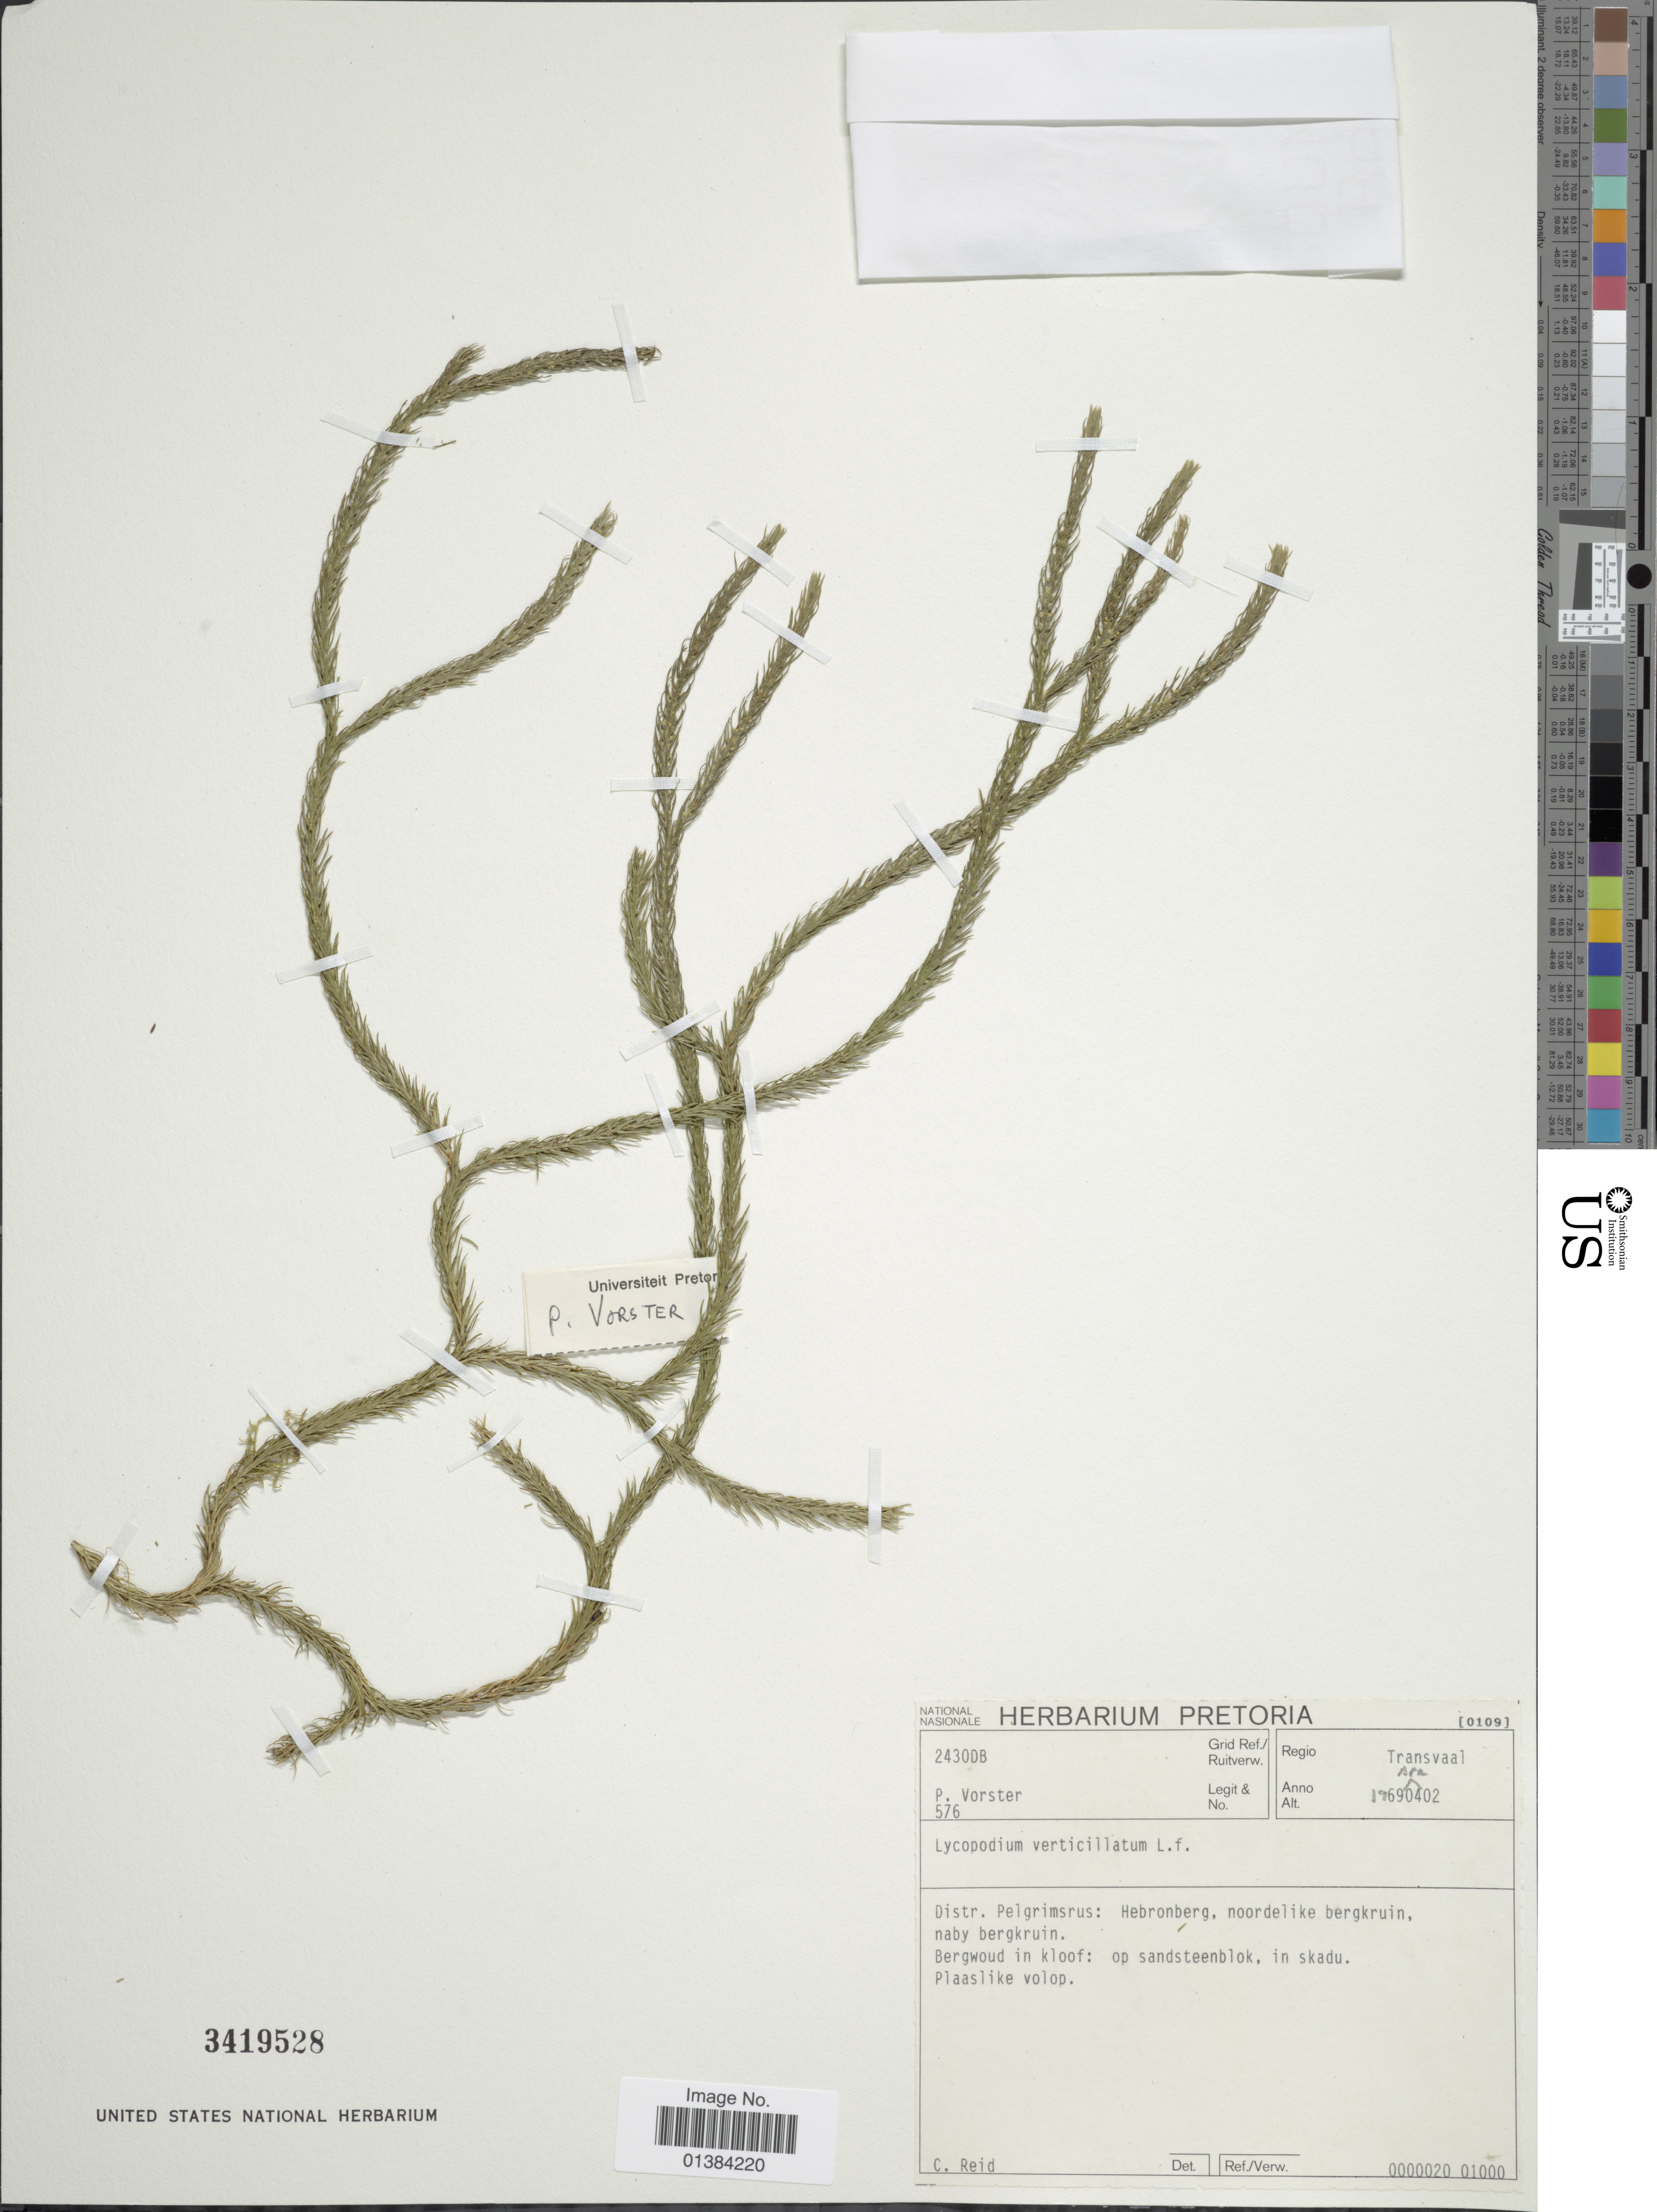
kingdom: Plantae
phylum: Tracheophyta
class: Lycopodiopsida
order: Lycopodiales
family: Lycopodiaceae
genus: Phlegmariurus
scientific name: Phlegmariurus verticillatus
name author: (L. f.) A. R. Field & Testo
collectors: P. Vorster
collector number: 576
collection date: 1969-04-02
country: South Africa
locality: Grid Ref./Ruitverw. 2430DB. Regio Transvaal. Distr. Pelgrimsrus: Hebronberg, noordelike bergkruin, naby bergkruin.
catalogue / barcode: US 3419528